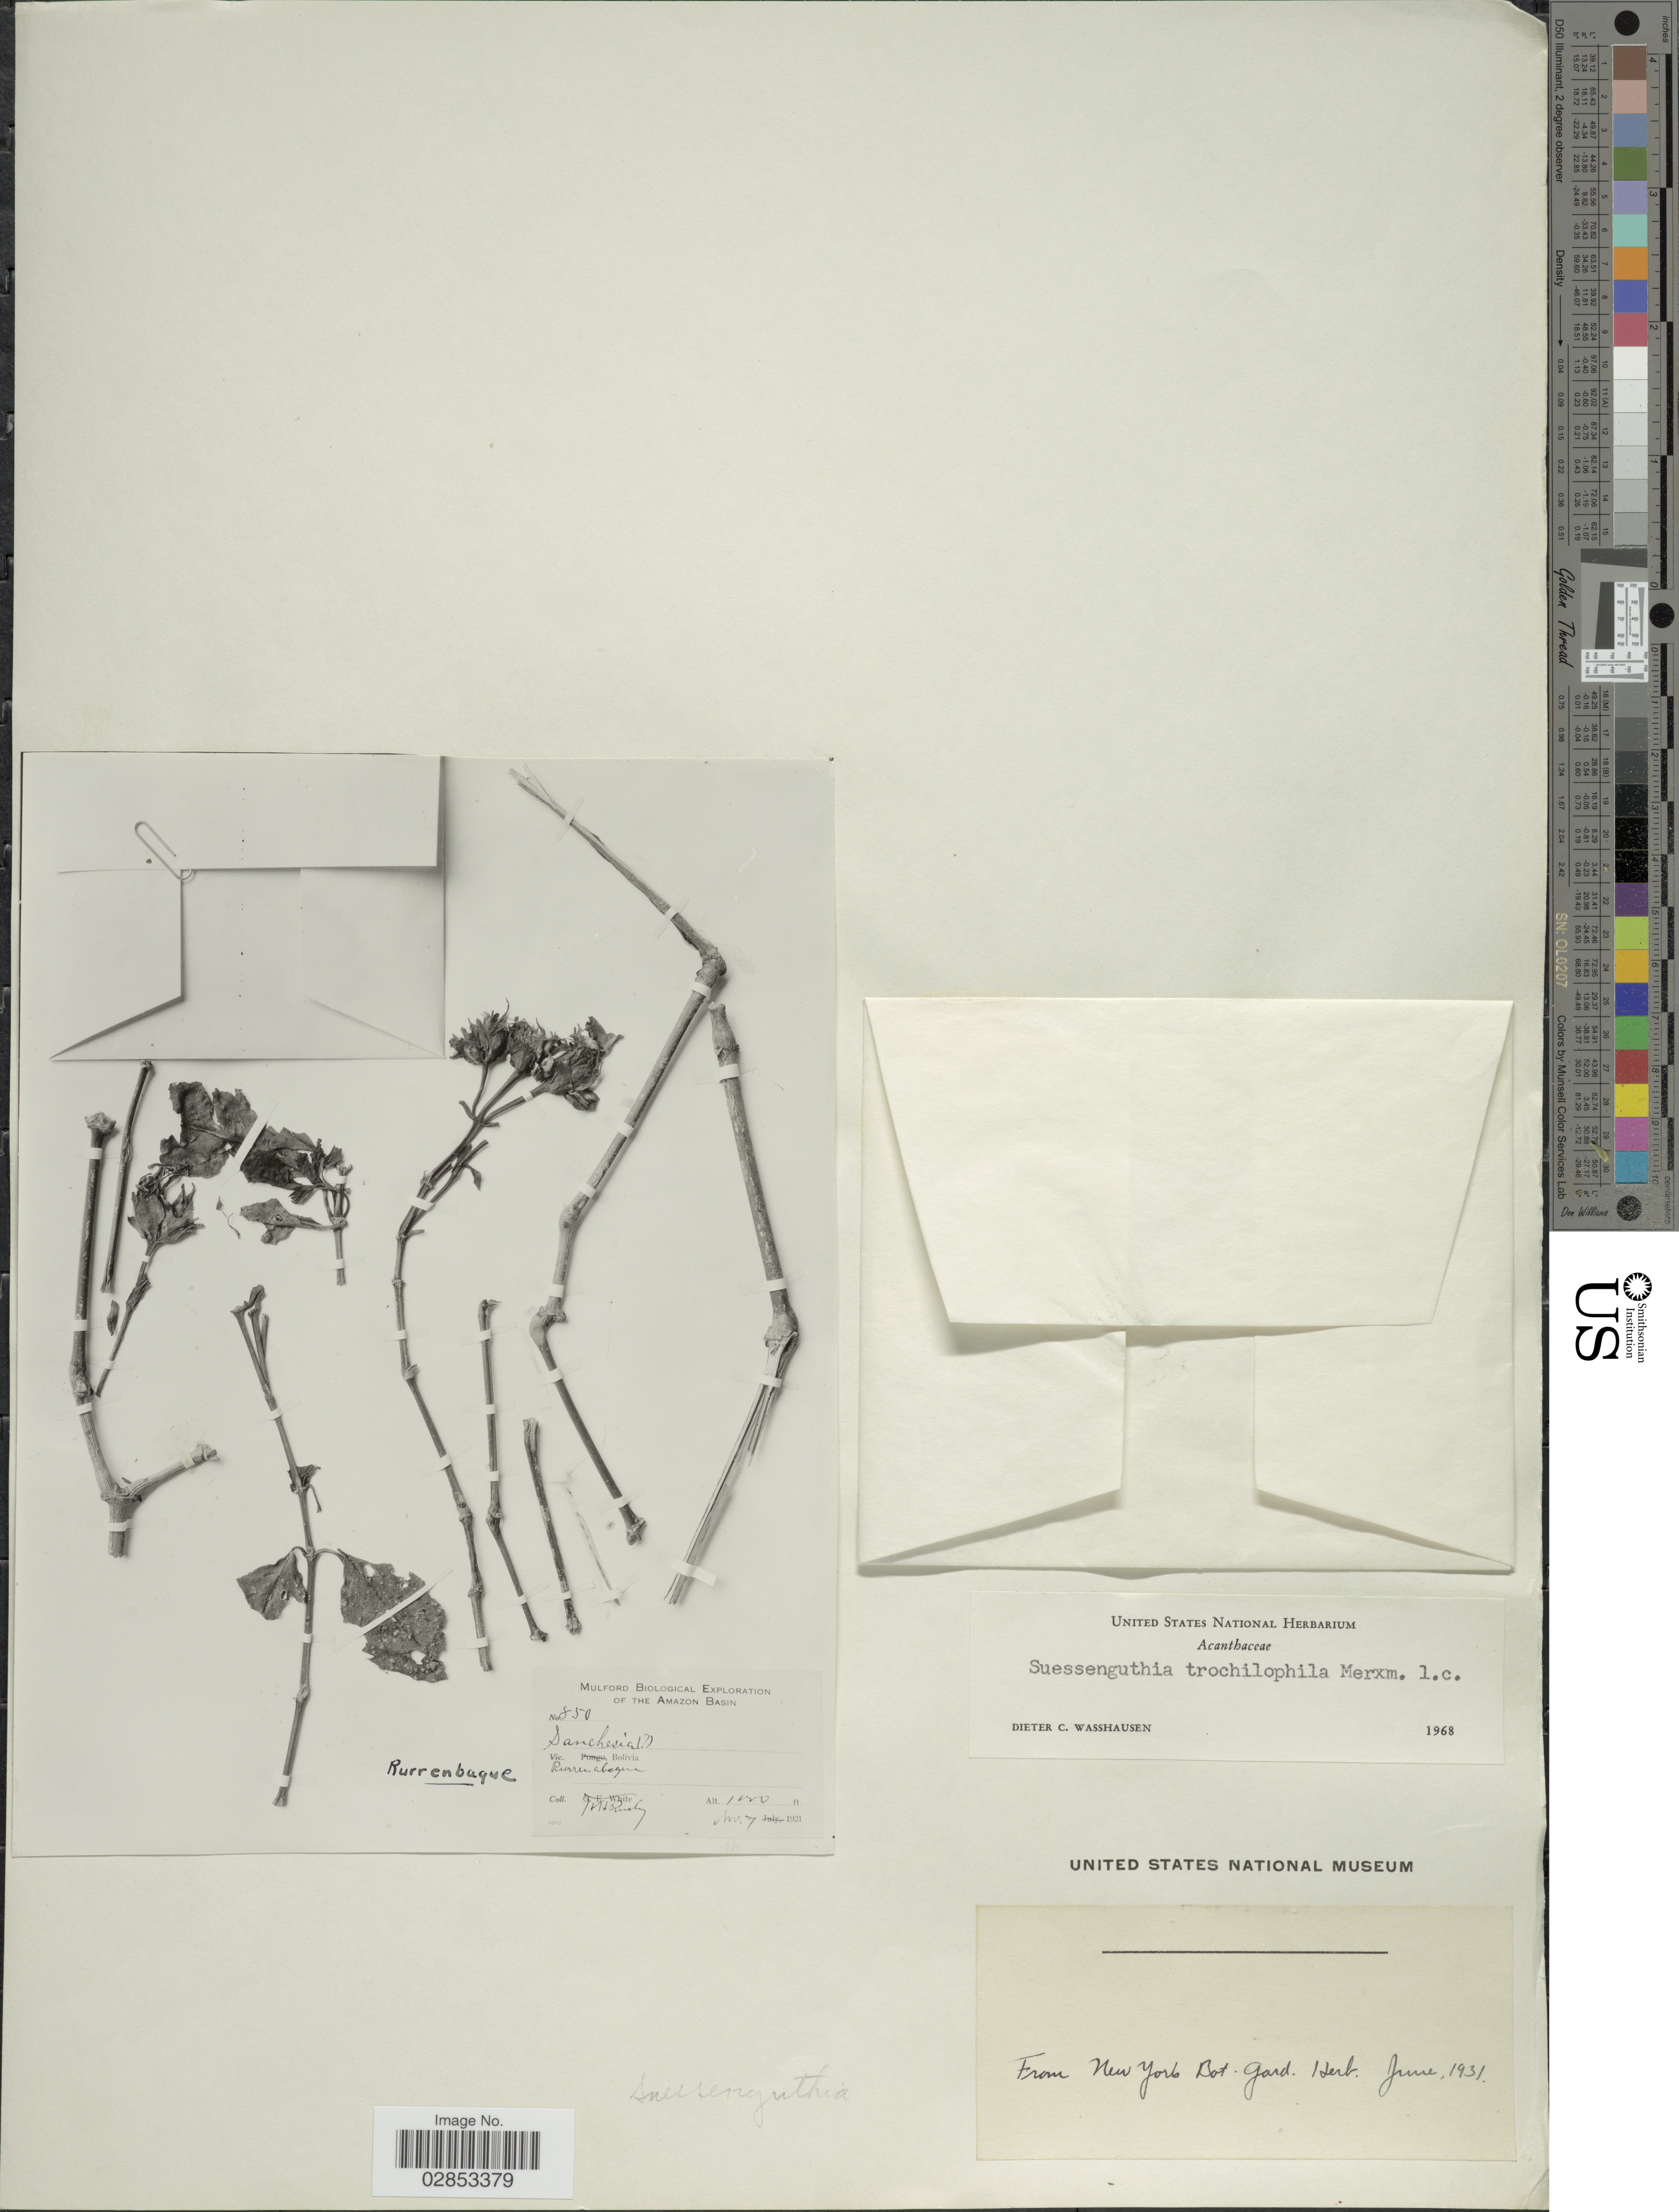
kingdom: Plantae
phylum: Tracheophyta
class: Magnoliopsida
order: Lamiales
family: Acanthaceae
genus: Suessenguthia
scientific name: Suessenguthia trochilophila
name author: Merxm.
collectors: H. H. Rusby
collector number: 850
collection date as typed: Nov. 7, 1921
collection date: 1921-11-07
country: Bolivia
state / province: Beni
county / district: José Ballivián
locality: Rurrenabaque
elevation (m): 305